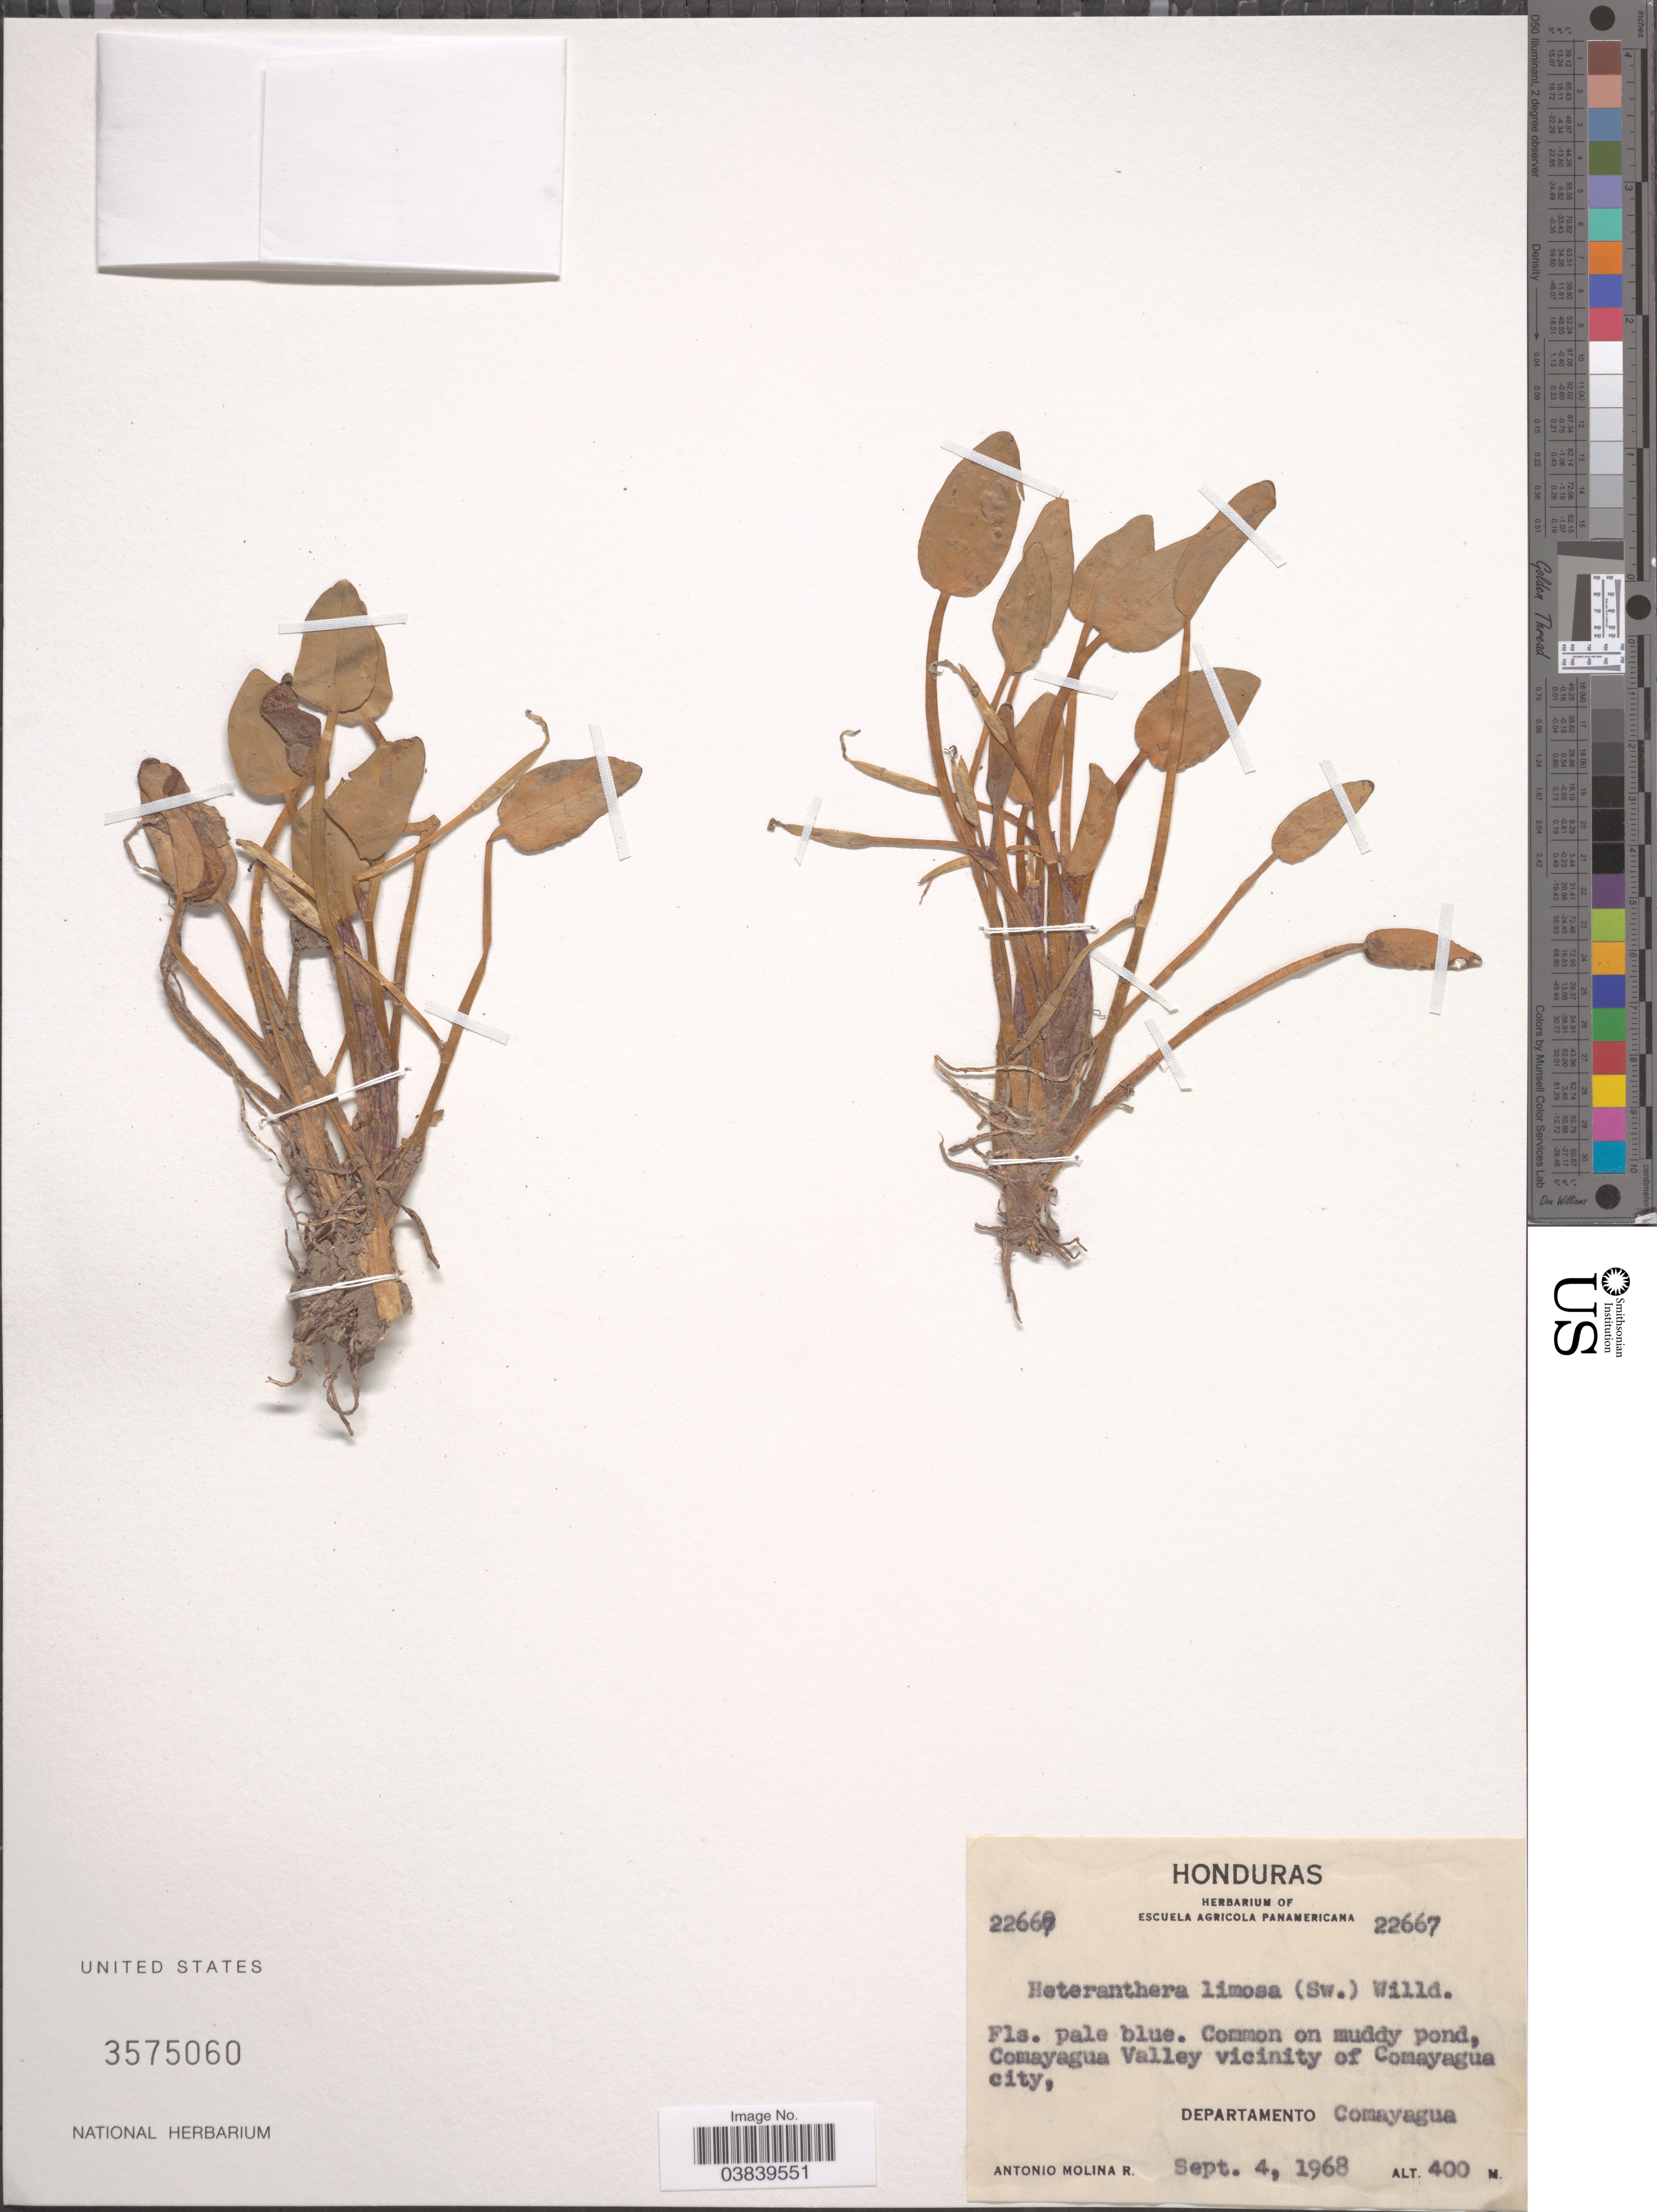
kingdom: Plantae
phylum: Tracheophyta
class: Liliopsida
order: Commelinales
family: Pontederiaceae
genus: Heteranthera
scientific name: Heteranthera limosa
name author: (Sw.) Willd.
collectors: A. Molina R.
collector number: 22667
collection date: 1968-09-04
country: Honduras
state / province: Comayagua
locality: Comayagua Valley vicinity of Comayagua city, Departamento Comayagua.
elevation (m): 400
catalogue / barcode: US 3575060